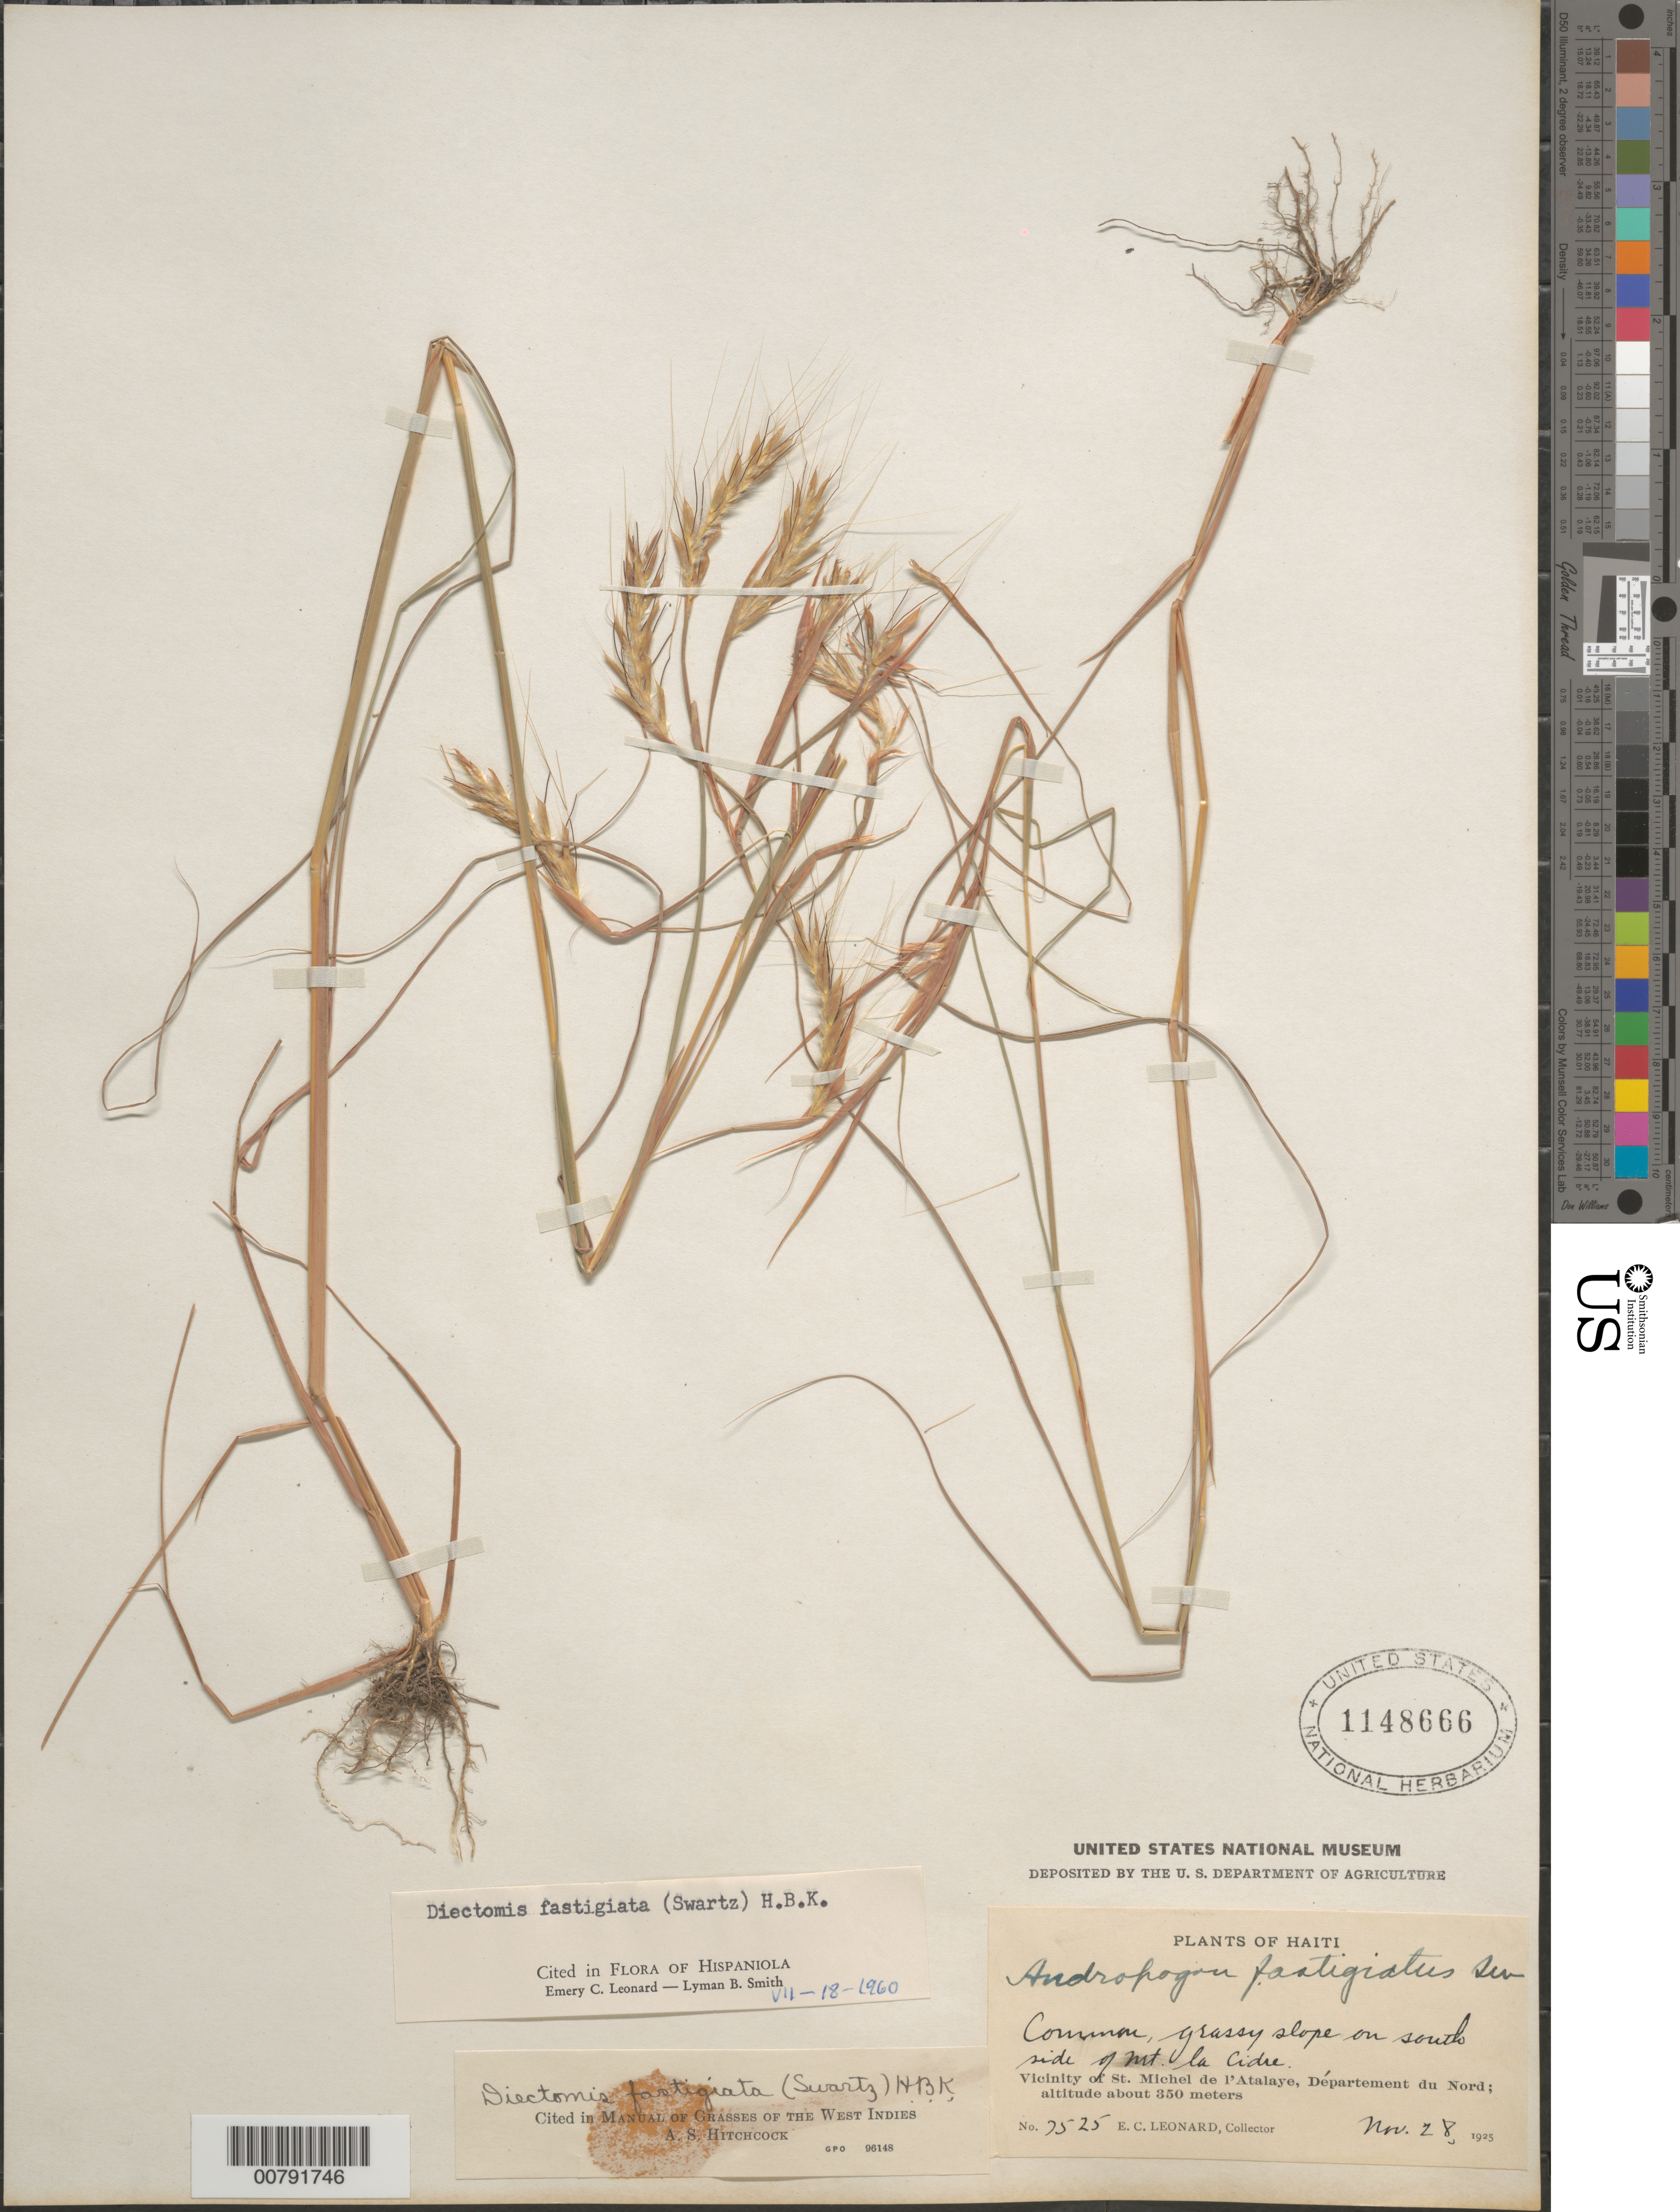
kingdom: Plantae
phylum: Tracheophyta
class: Liliopsida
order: Poales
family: Poaceae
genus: Andropogon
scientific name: Andropogon fastigiatus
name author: Sw.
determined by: Leonard, E. C.; Smith, L. B.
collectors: E. C. Leonard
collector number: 7525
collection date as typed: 28 Nov 1925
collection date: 1925-11-28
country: Haiti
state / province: Nord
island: Hispaniola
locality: St. Michel de l'Atalaye, S side of Mt. La Cidre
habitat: Grassy slope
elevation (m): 350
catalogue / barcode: US 1148666